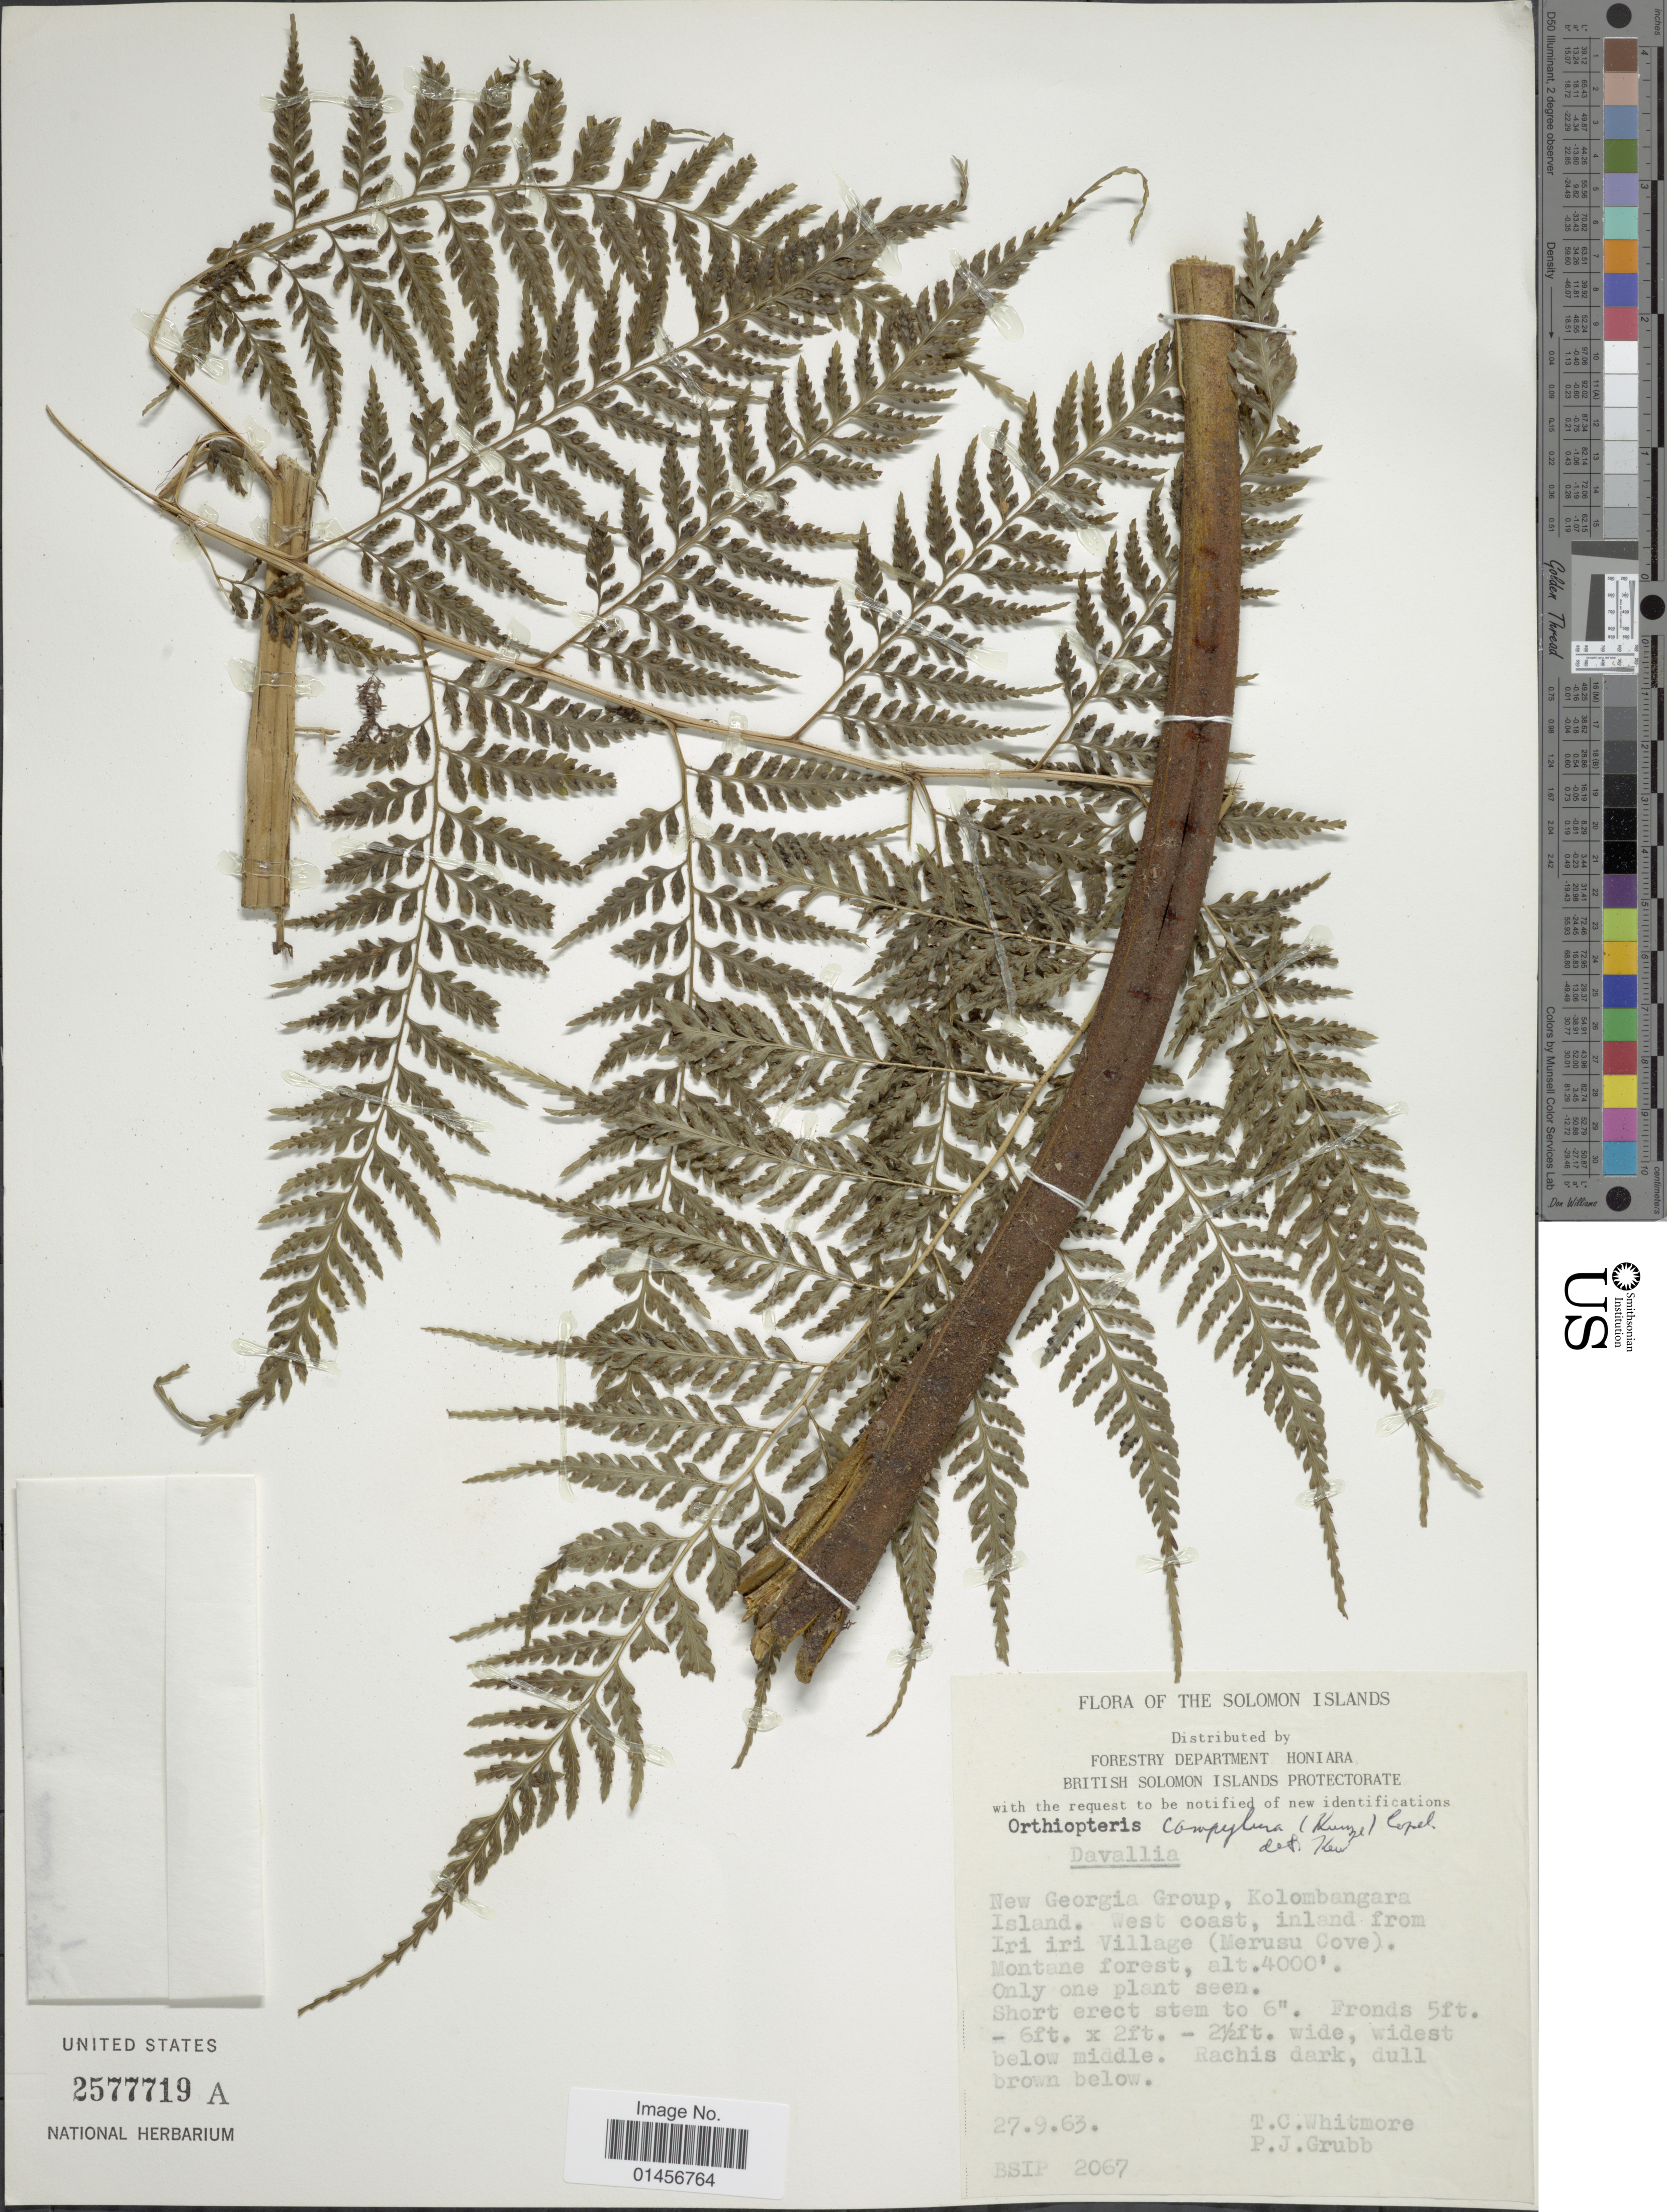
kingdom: Plantae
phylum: Tracheophyta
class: Polypodiopsida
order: Polypodiales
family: Saccolomataceae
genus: Saccoloma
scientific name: Saccoloma tenue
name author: (Brack.) Mett.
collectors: T. C. Whitmore & P. J. Grubb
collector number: BSIP 2067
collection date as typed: Transcribed d/m/y: 27/9/63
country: Solomon Islands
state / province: Solomon Islands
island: Kolombangara [Nduke]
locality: Forestry Department, Honiara, New Georgia Group. Kolombangara Island. West coast, inland from Iri iri Village (Merusu Cove). Montane forest.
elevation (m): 1219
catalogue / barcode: US 2577719A